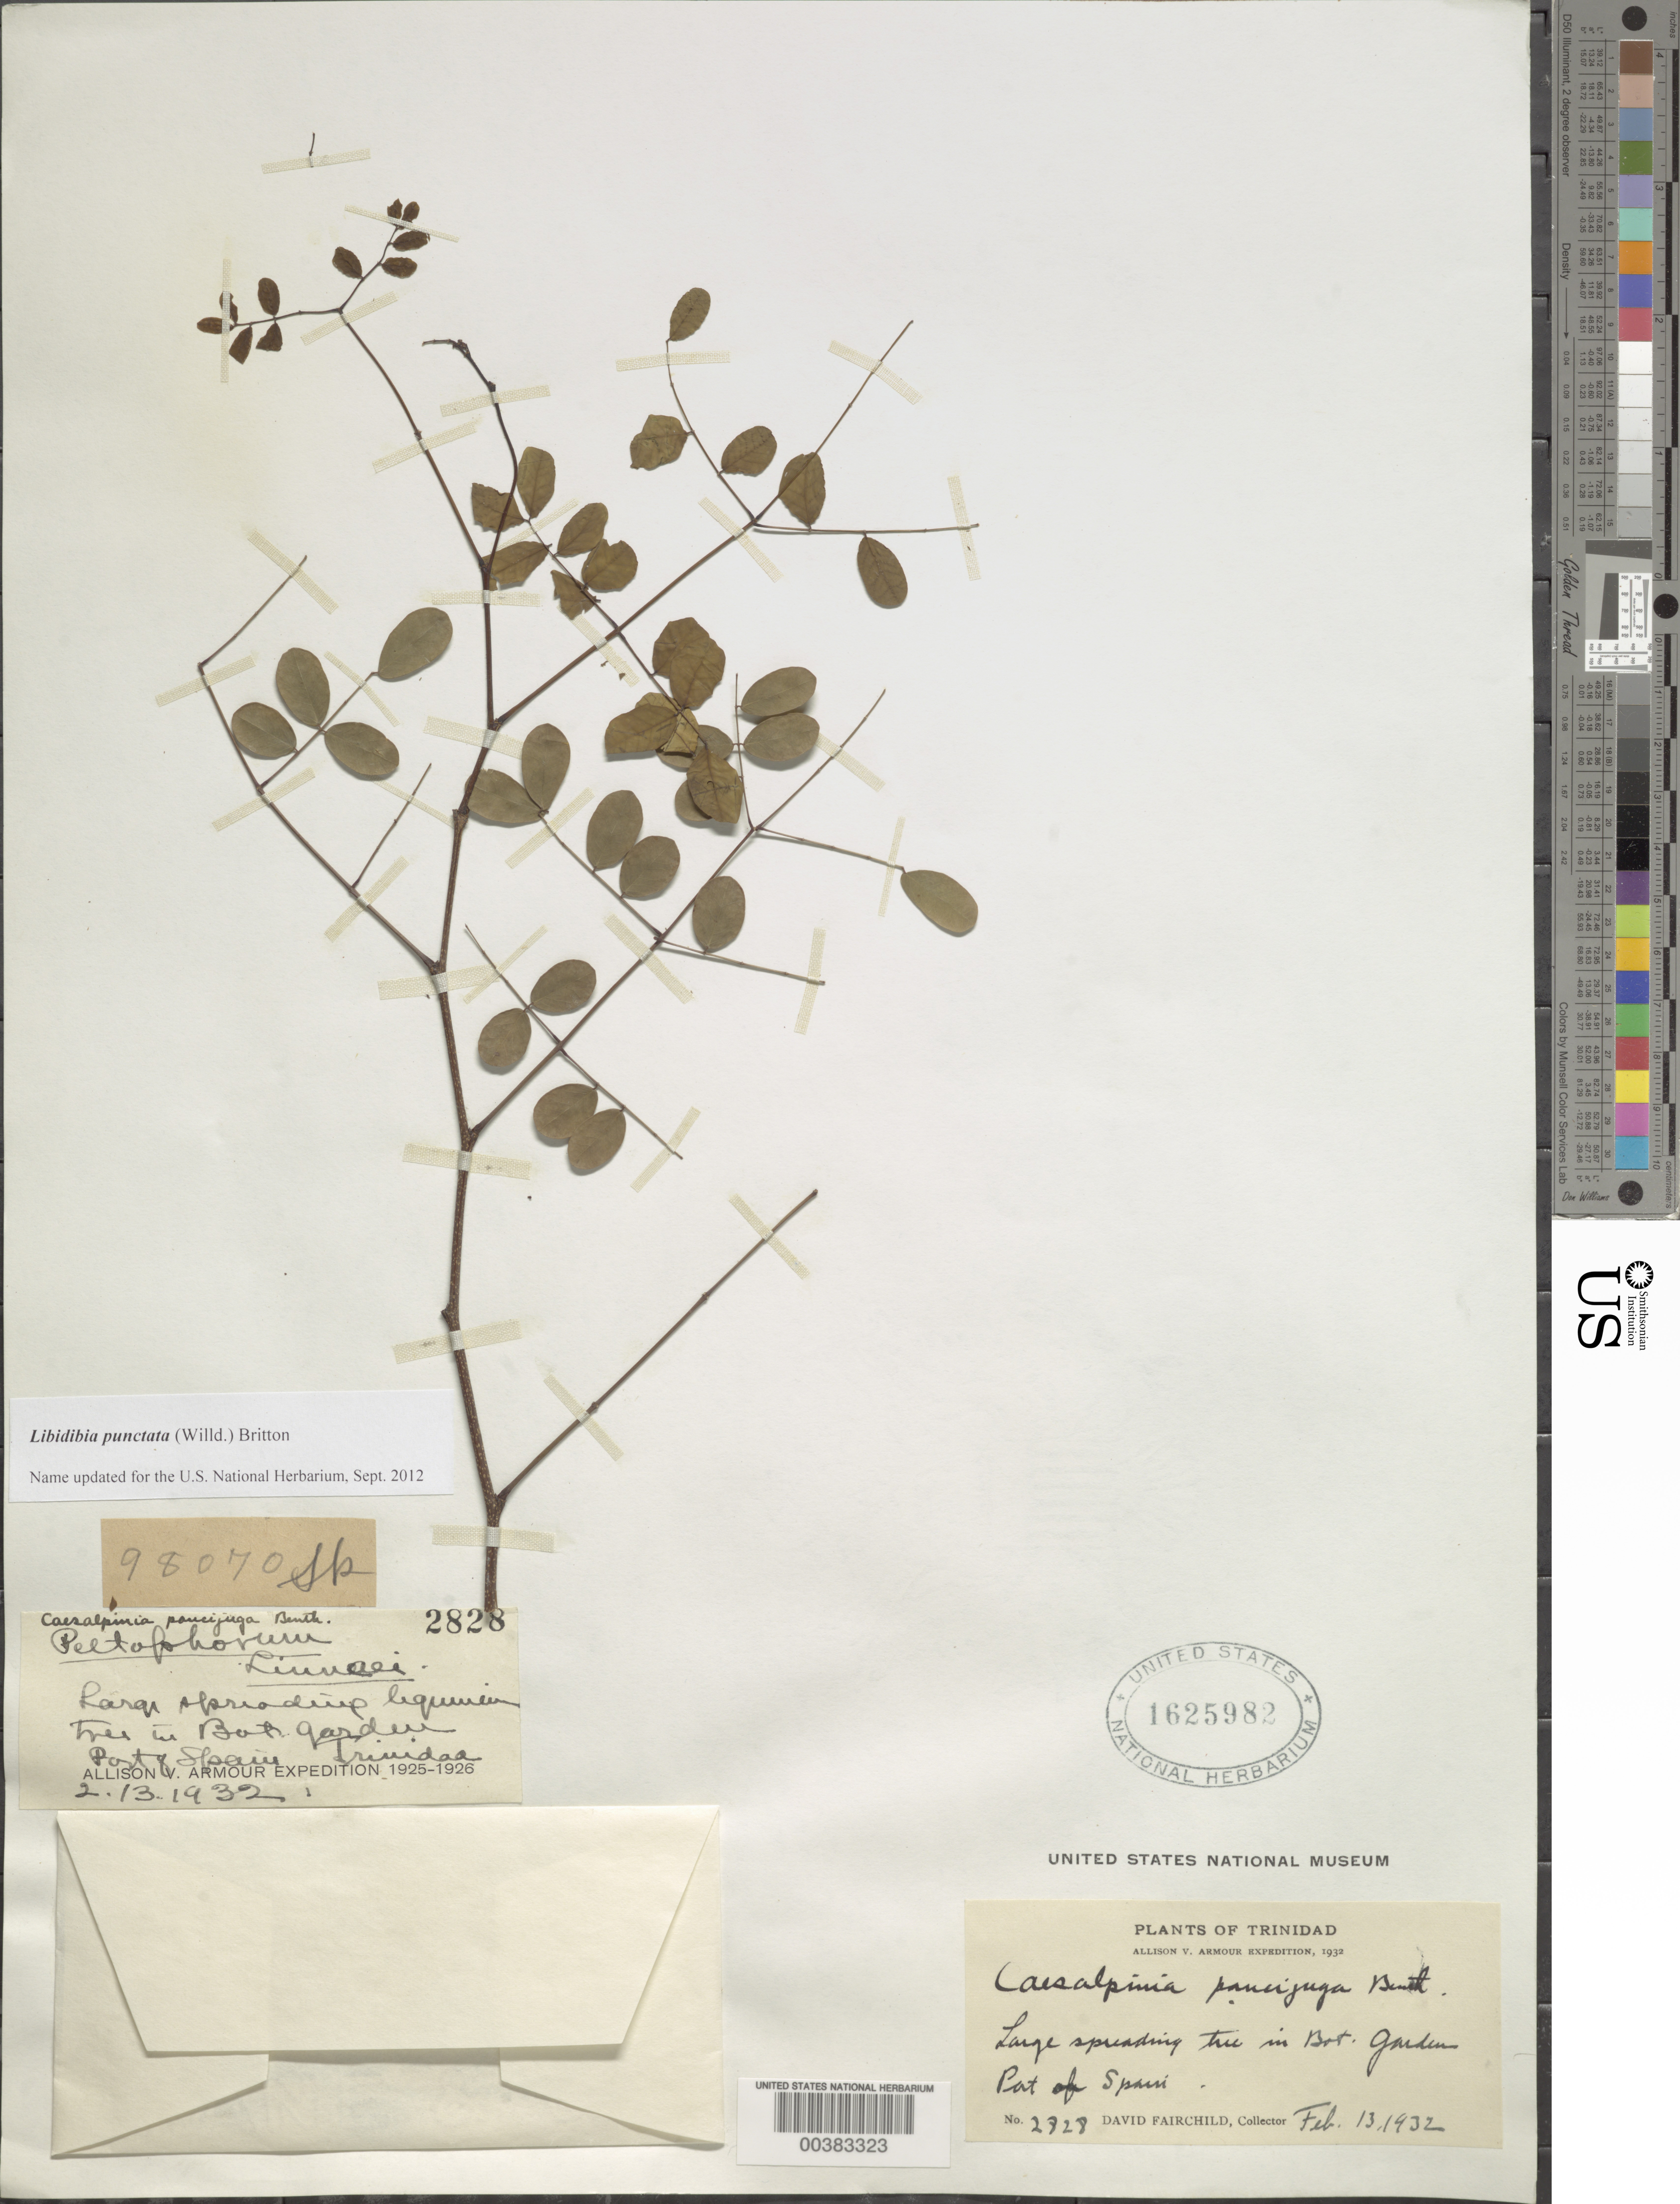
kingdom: Plantae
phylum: Tracheophyta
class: Magnoliopsida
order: Fabales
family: Fabaceae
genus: Libidibia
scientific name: Libidibia punctata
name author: (Willd.) Britton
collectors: D. Fairchild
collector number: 2828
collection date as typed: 13 Feb 1932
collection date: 1932-02-13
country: Trinidad and Tobago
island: Trinidad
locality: Botanical garden, port of spain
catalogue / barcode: US 1625982